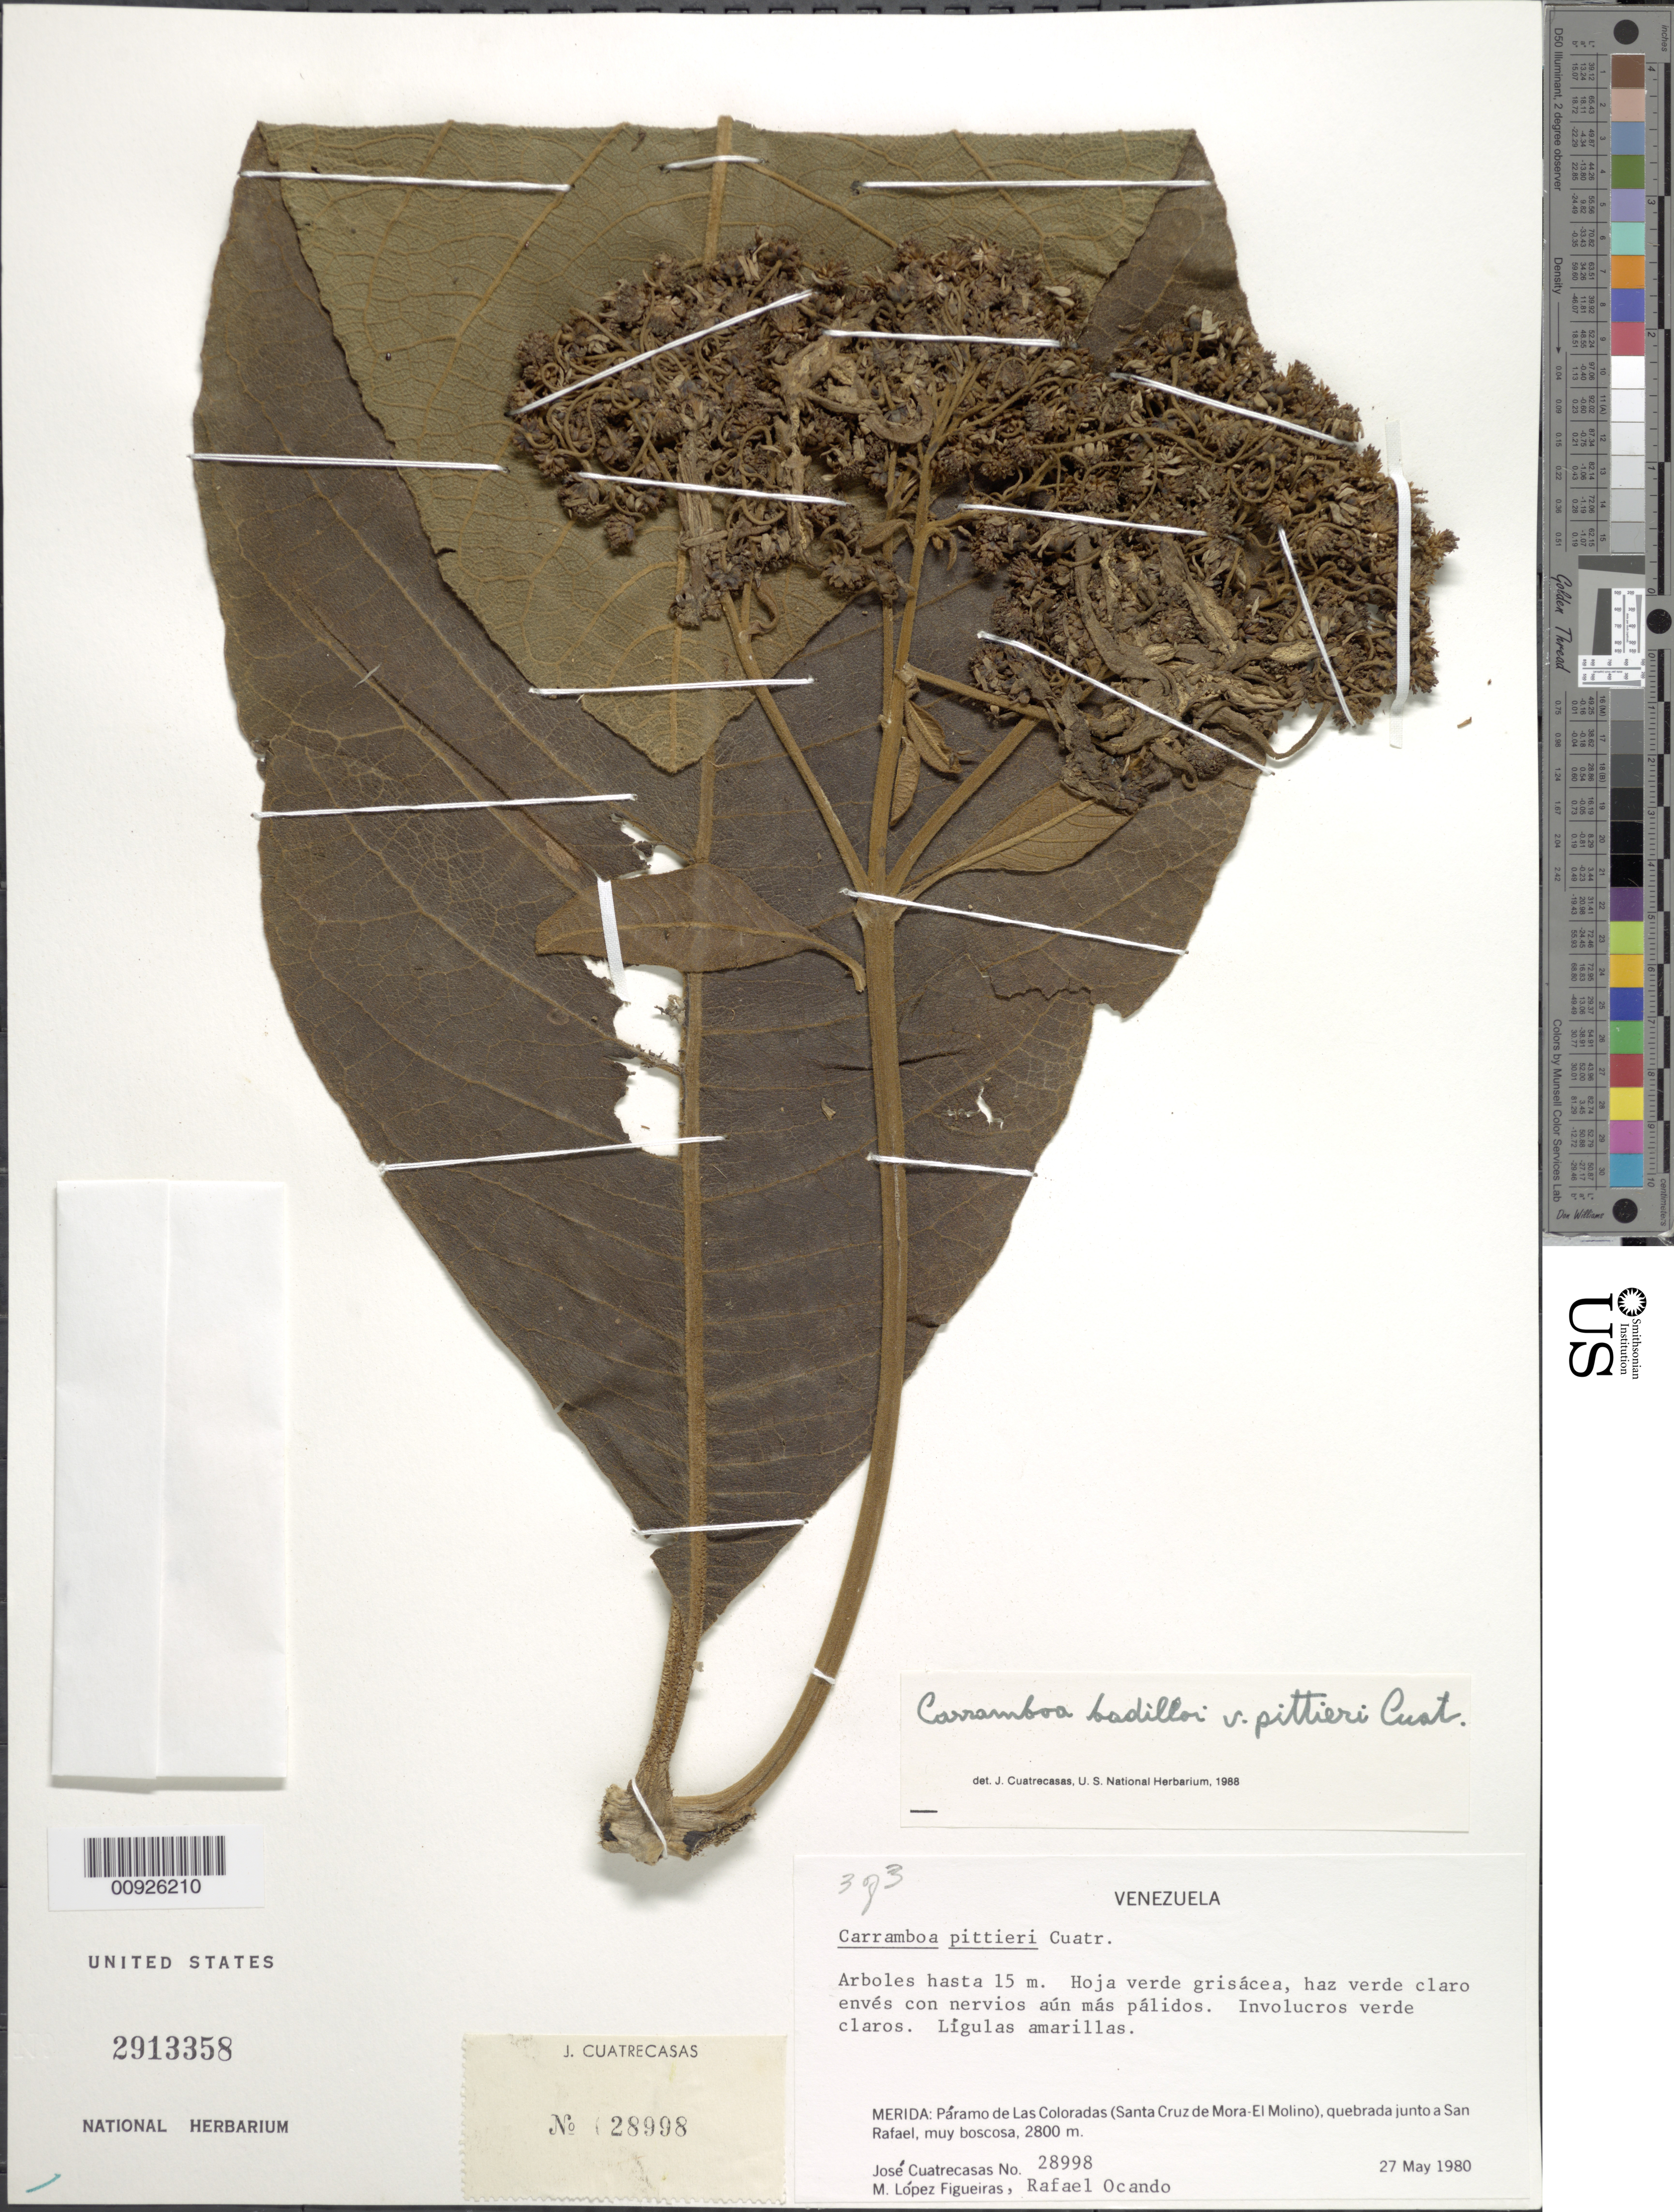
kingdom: Plantae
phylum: Tracheophyta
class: Magnoliopsida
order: Asterales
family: Asteraceae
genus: Carramboa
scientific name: Carramboa badilloi var. pittieri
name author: (Cuatrec.) Cuatrec.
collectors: J. Cuatrecasas, M. López Figueiras & R. Ocando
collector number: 28998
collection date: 1980-05-27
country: Venezuela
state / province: Mérida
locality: Paramo de Las Coloradas (Santa Cruz de Mora-El Molino), quebrada junto a San Rafael, muy boscosa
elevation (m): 2800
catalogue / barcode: US 2913358